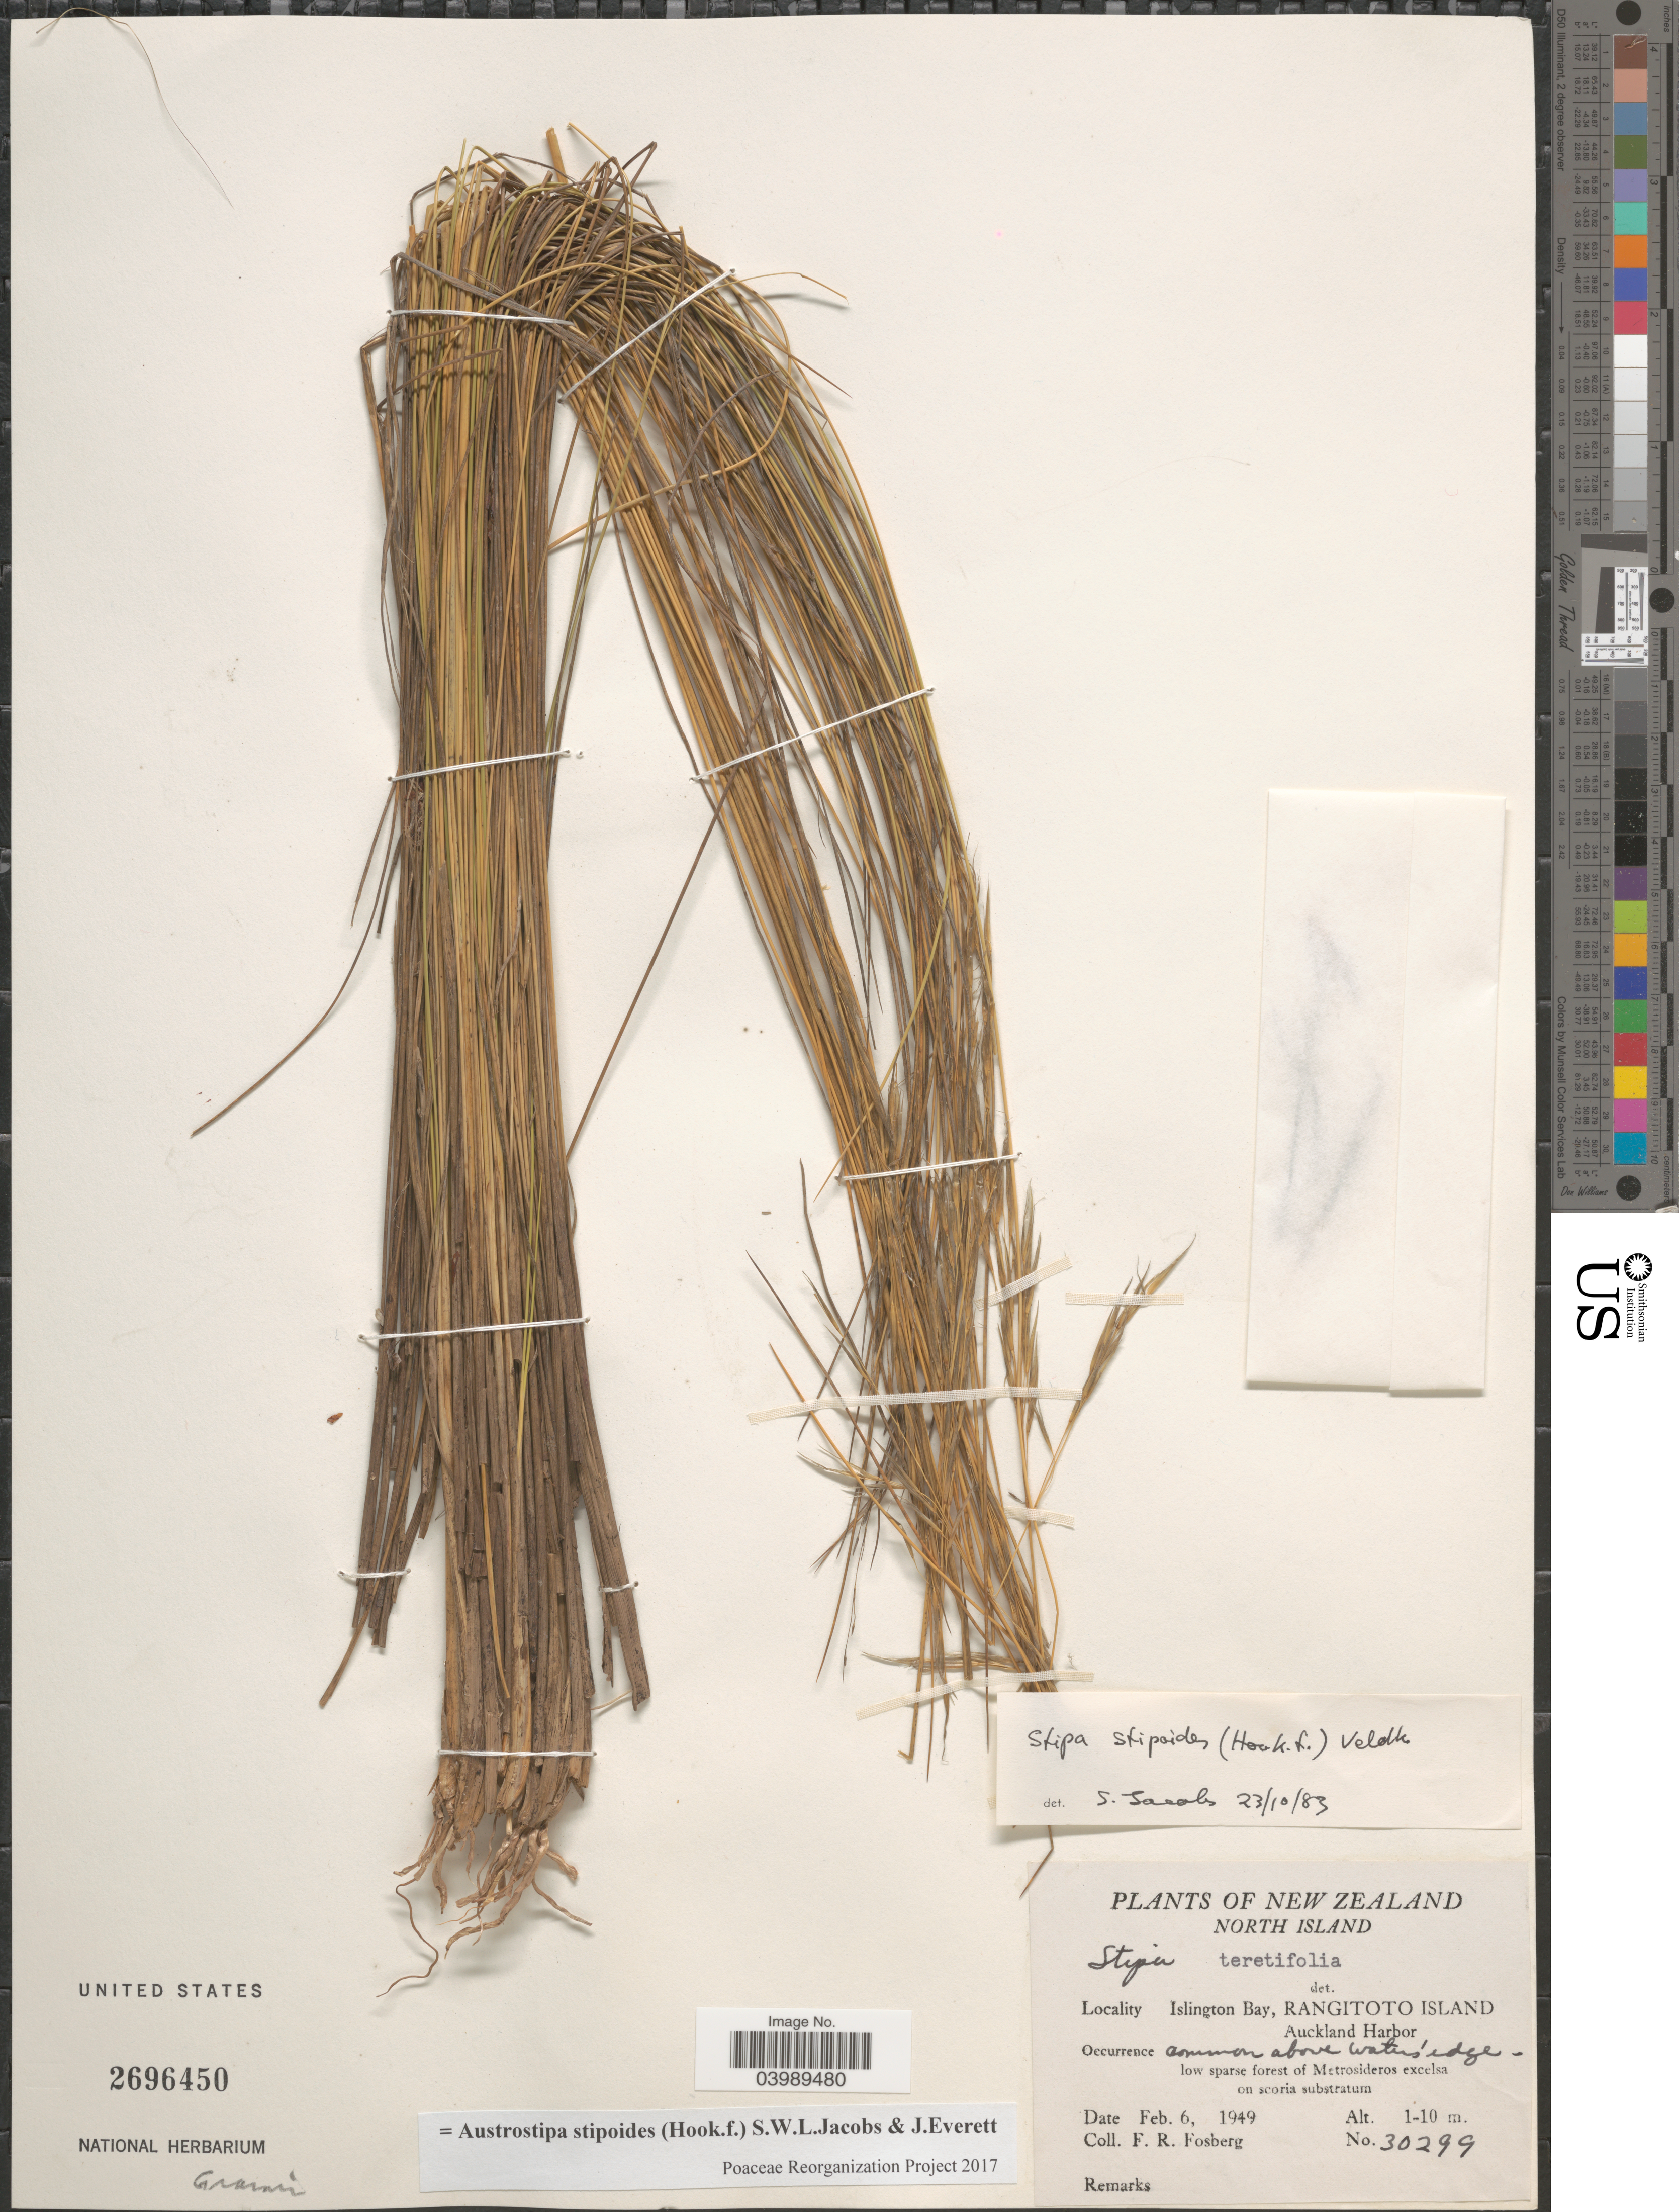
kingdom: Plantae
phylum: Tracheophyta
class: Liliopsida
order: Poales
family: Poaceae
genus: Austrostipa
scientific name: Austrostipa stipoides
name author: (Hook. f.) S.W.L. Jacobs & J. Everett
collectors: F. R. Fosberg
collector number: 30299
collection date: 1949-02-06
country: New Zealand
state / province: Auckland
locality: North Island. Islington Bay, Rangitoto Island. Auckland Harbor.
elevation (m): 1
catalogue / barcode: US 2696450